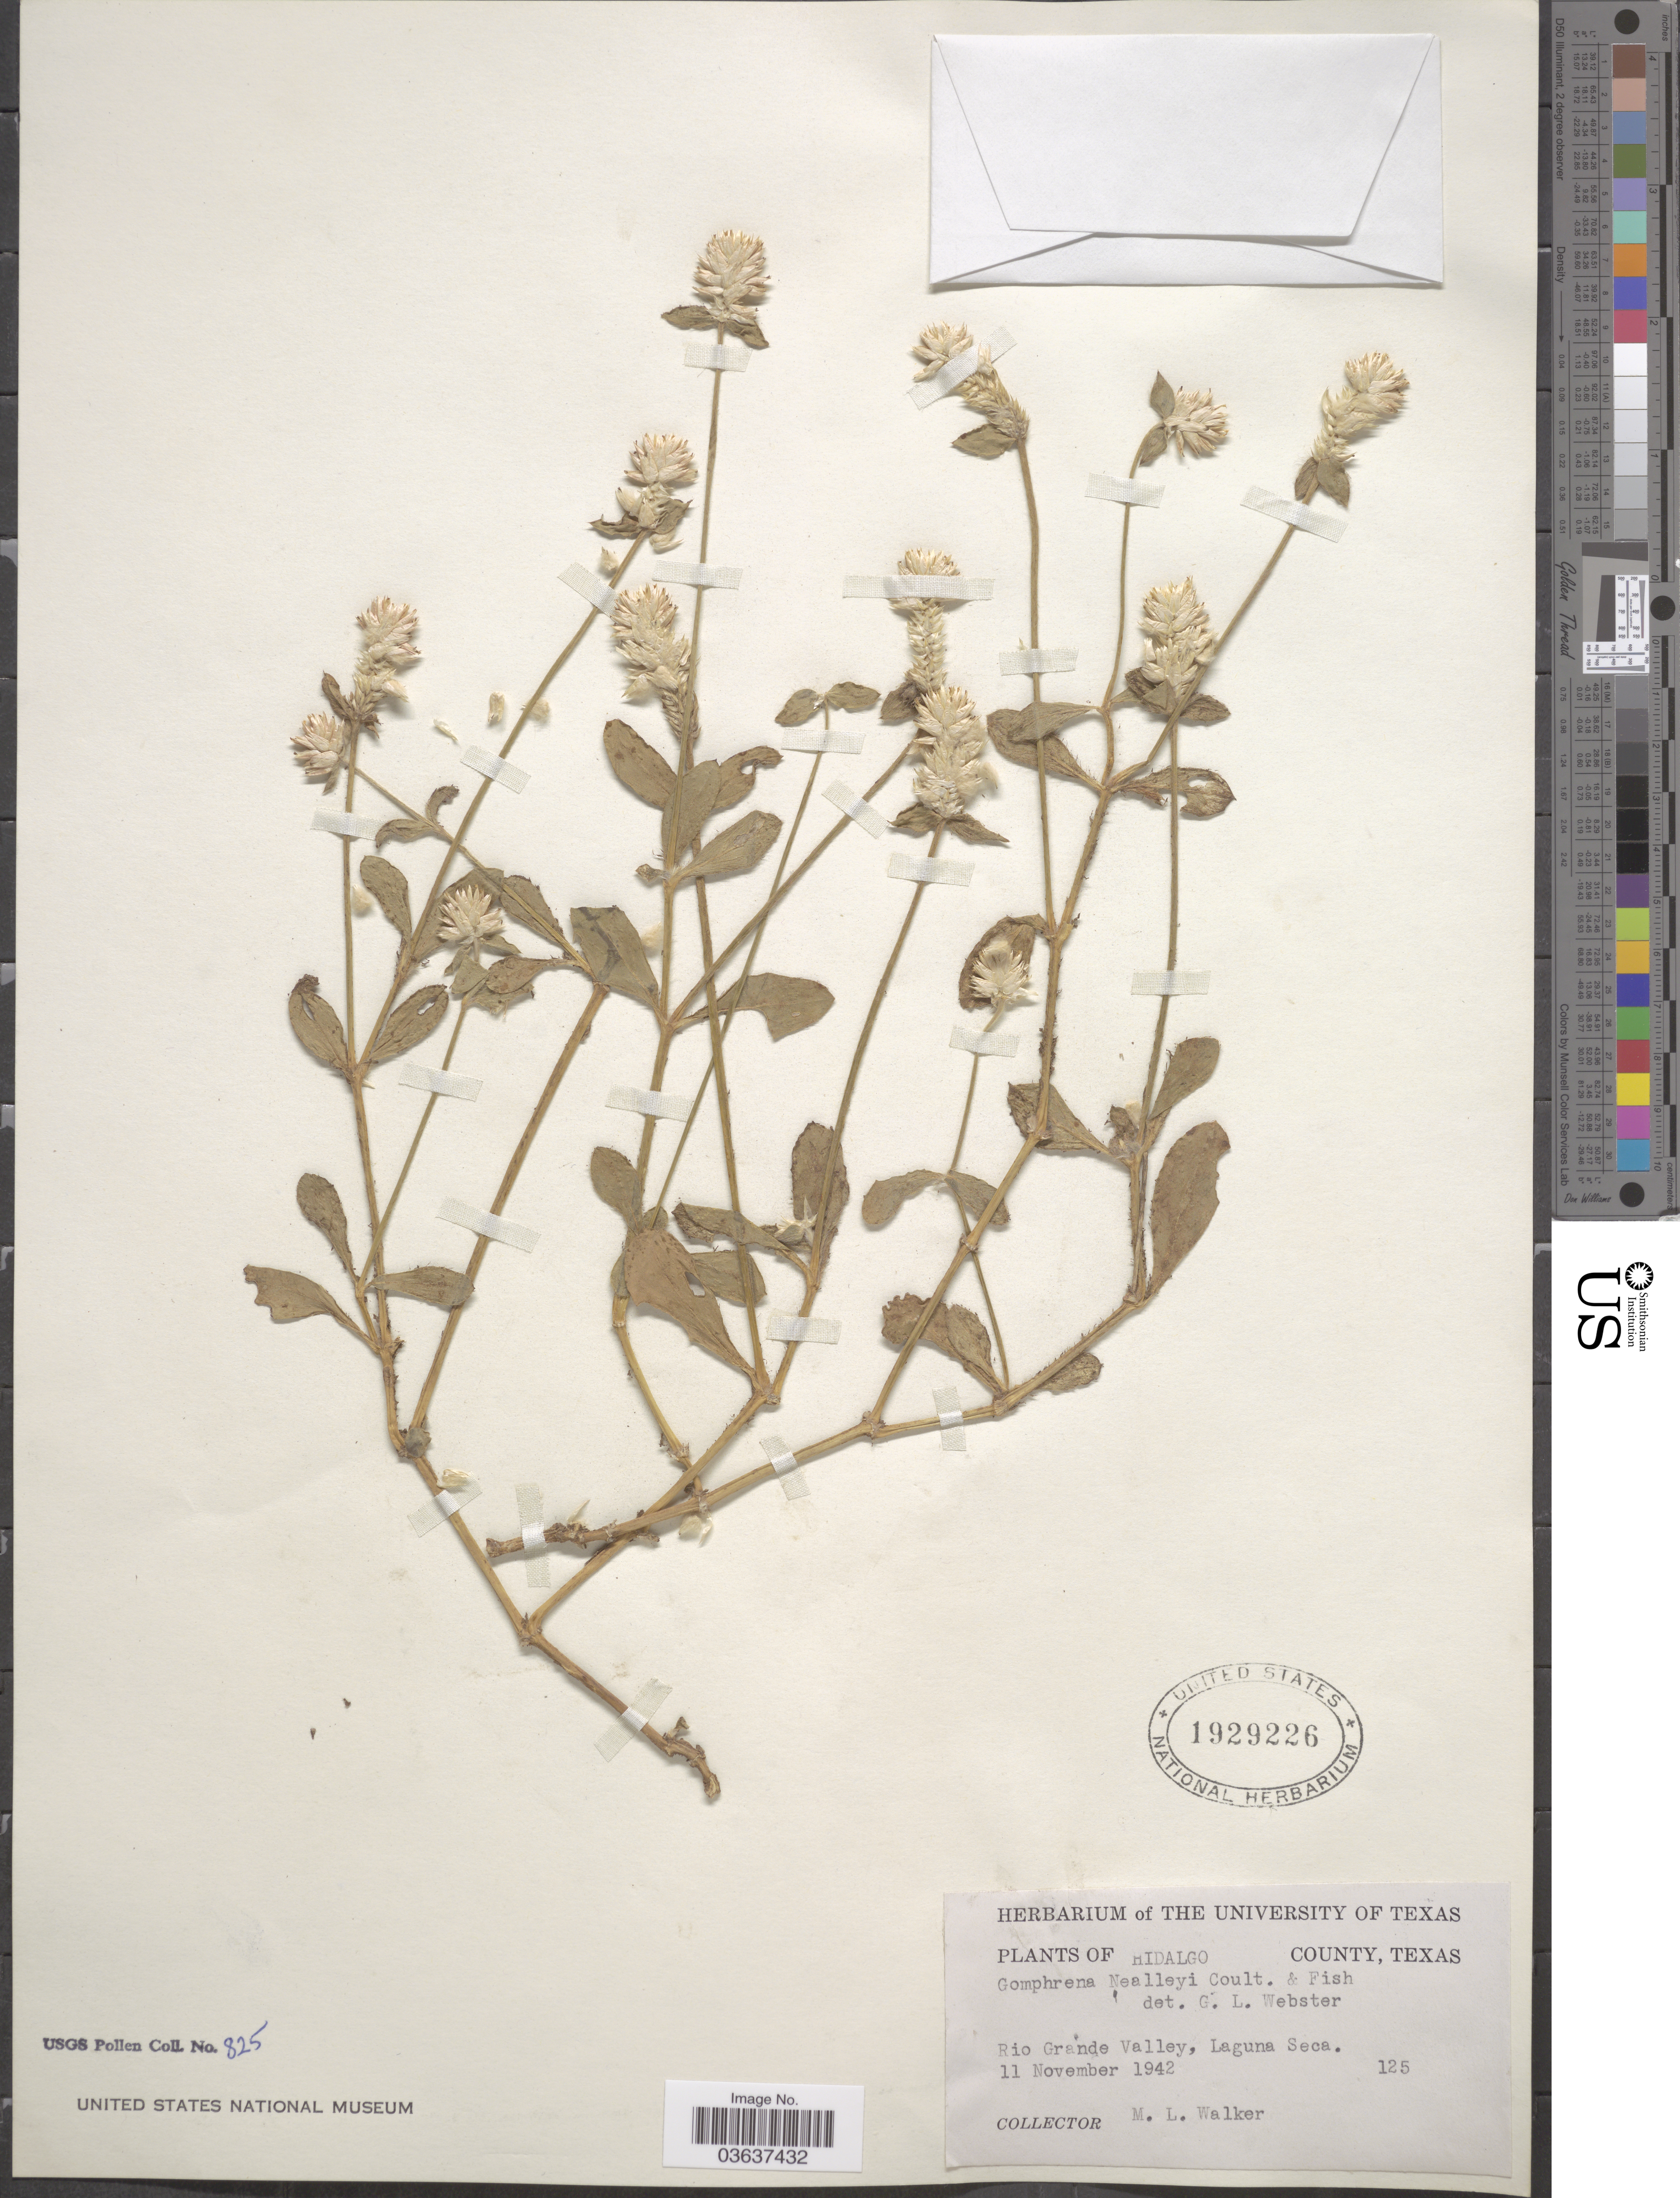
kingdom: Plantae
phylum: Tracheophyta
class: Magnoliopsida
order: Caryophyllales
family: Amaranthaceae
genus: Gomphrena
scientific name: Gomphrena nealleyi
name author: J.M. Coult. & Fisher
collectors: M. Walker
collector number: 125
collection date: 1942-11-11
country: United States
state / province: Texas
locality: Hidalgo County. Rio Grande Valley, Laguna Seca.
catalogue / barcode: US 1929226